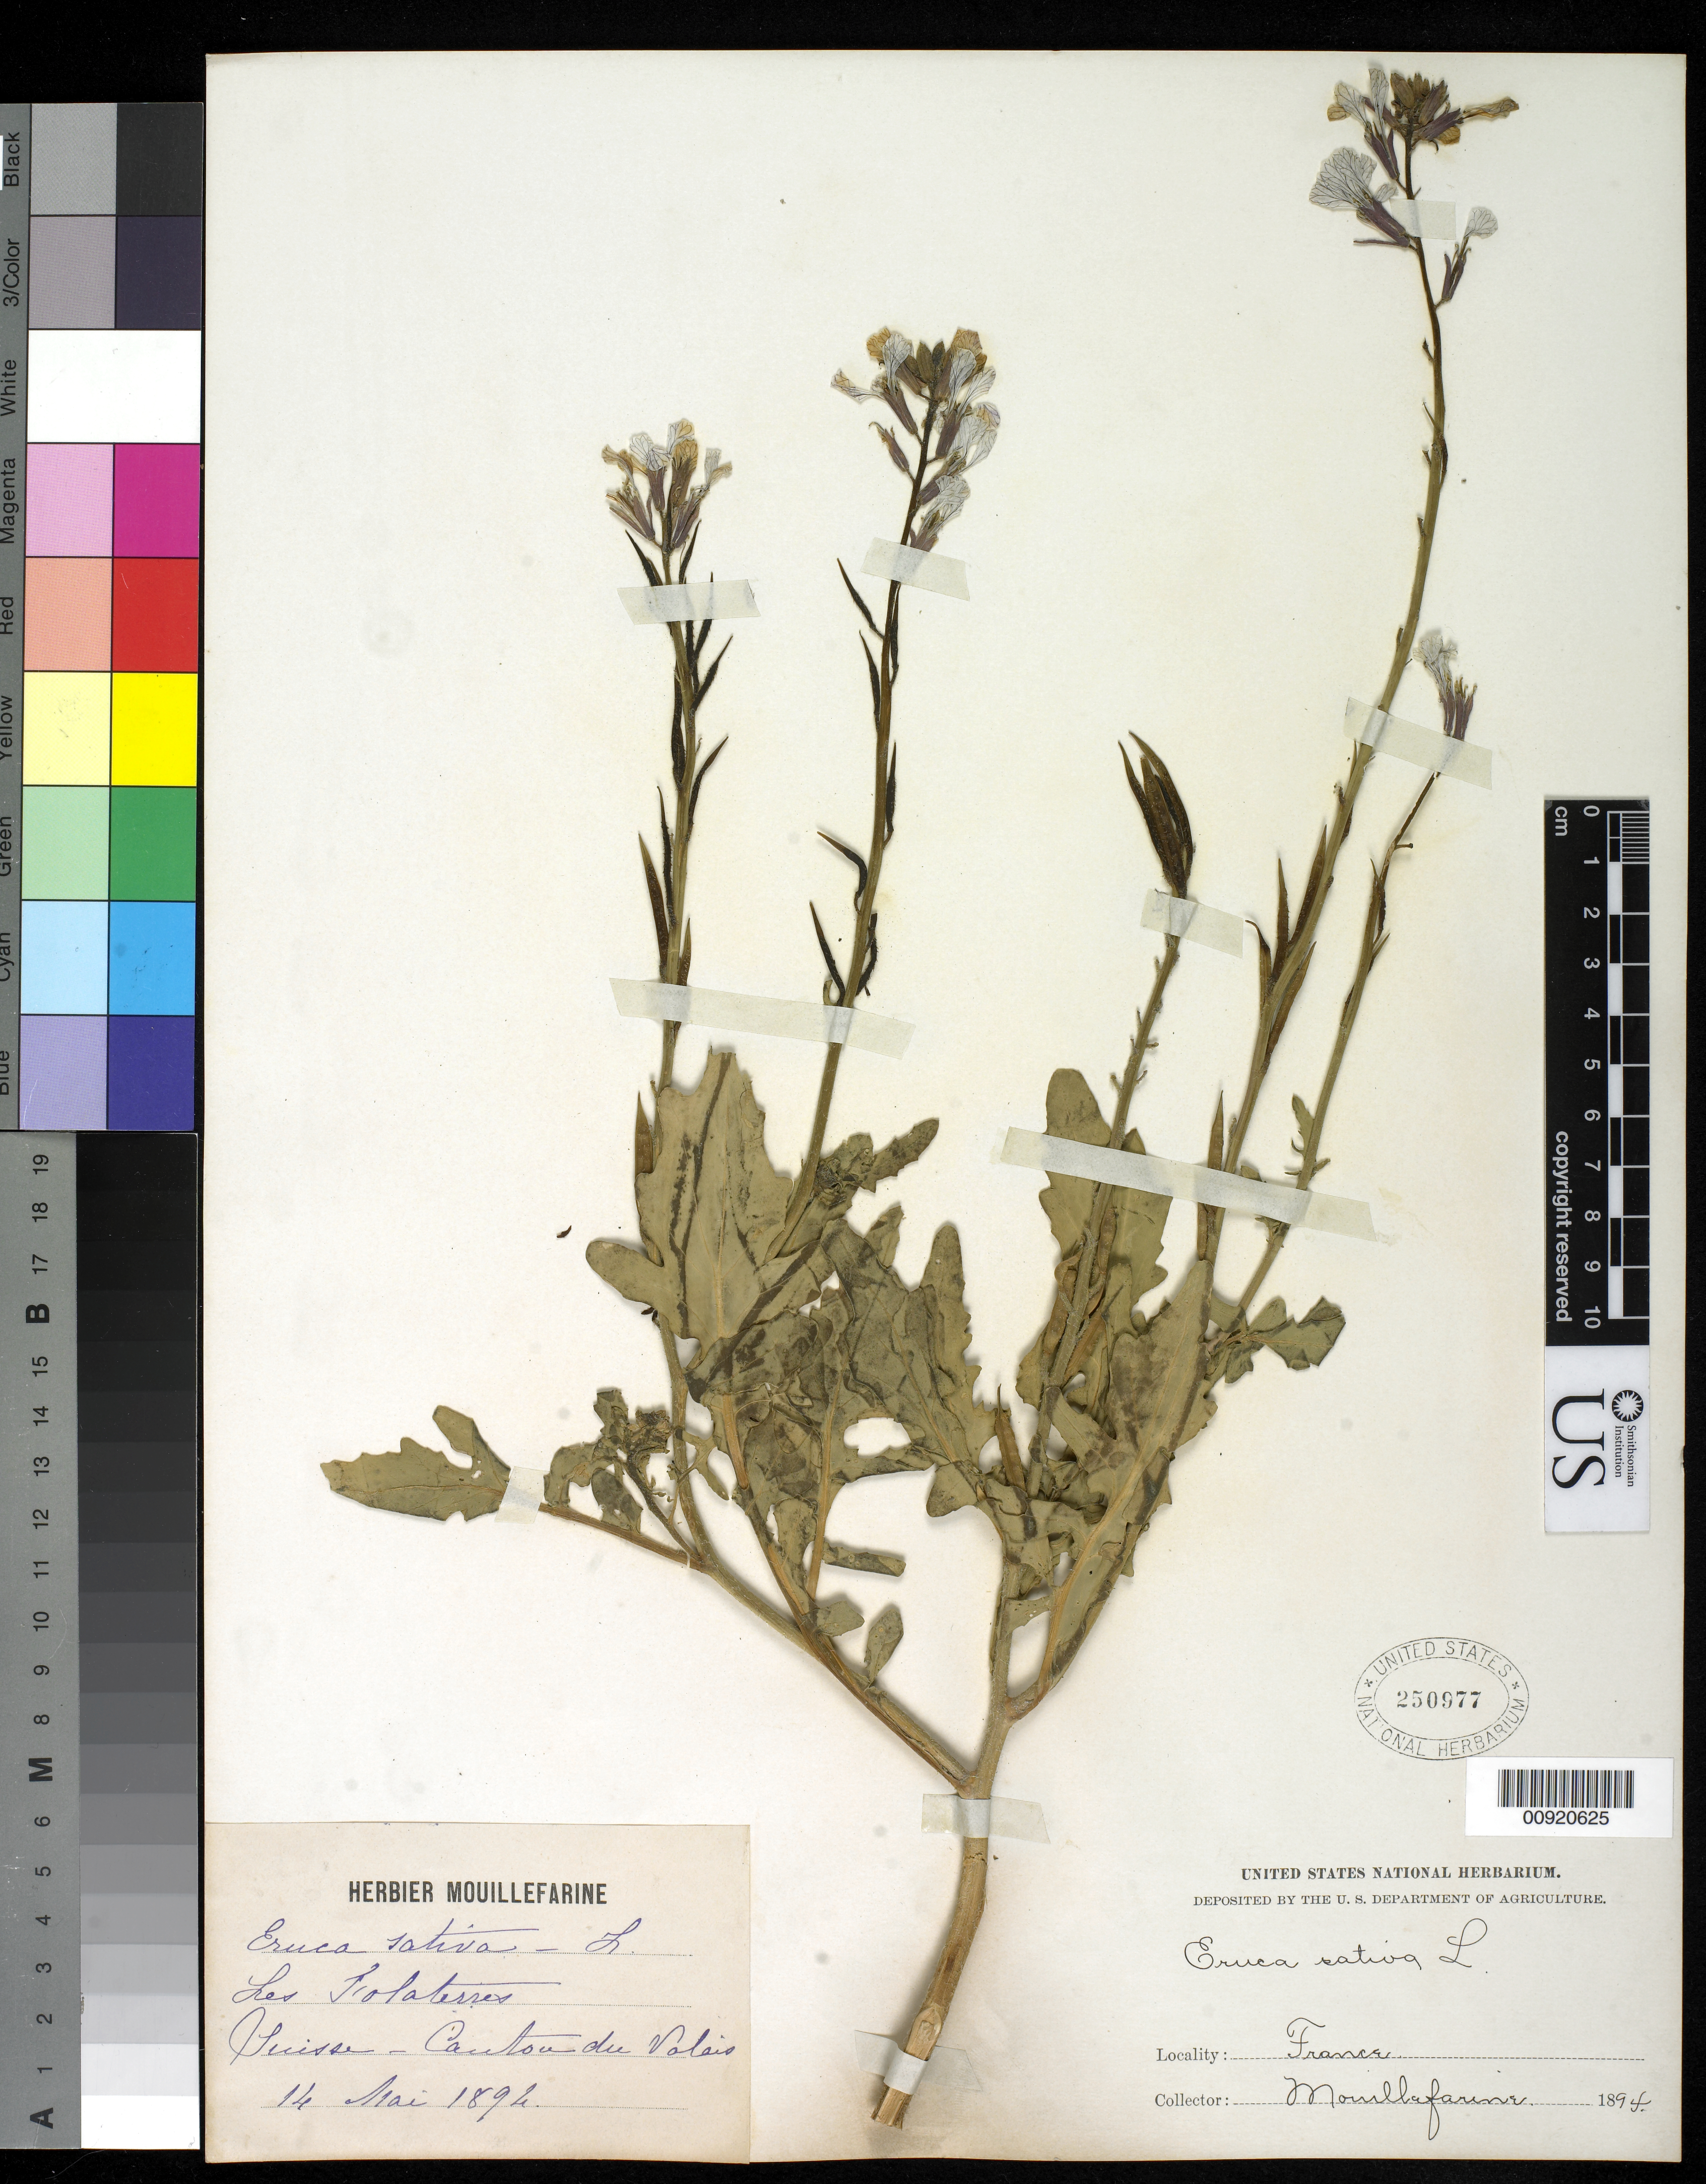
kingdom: Plantae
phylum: Tracheophyta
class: Magnoliopsida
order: Brassicales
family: Brassicaceae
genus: Eruca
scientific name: Eruca sativa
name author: Mill.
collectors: A. Mouillefarine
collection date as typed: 14 May 1894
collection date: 1894-05-14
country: Switzerland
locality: Canton du Valais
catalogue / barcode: US 250977